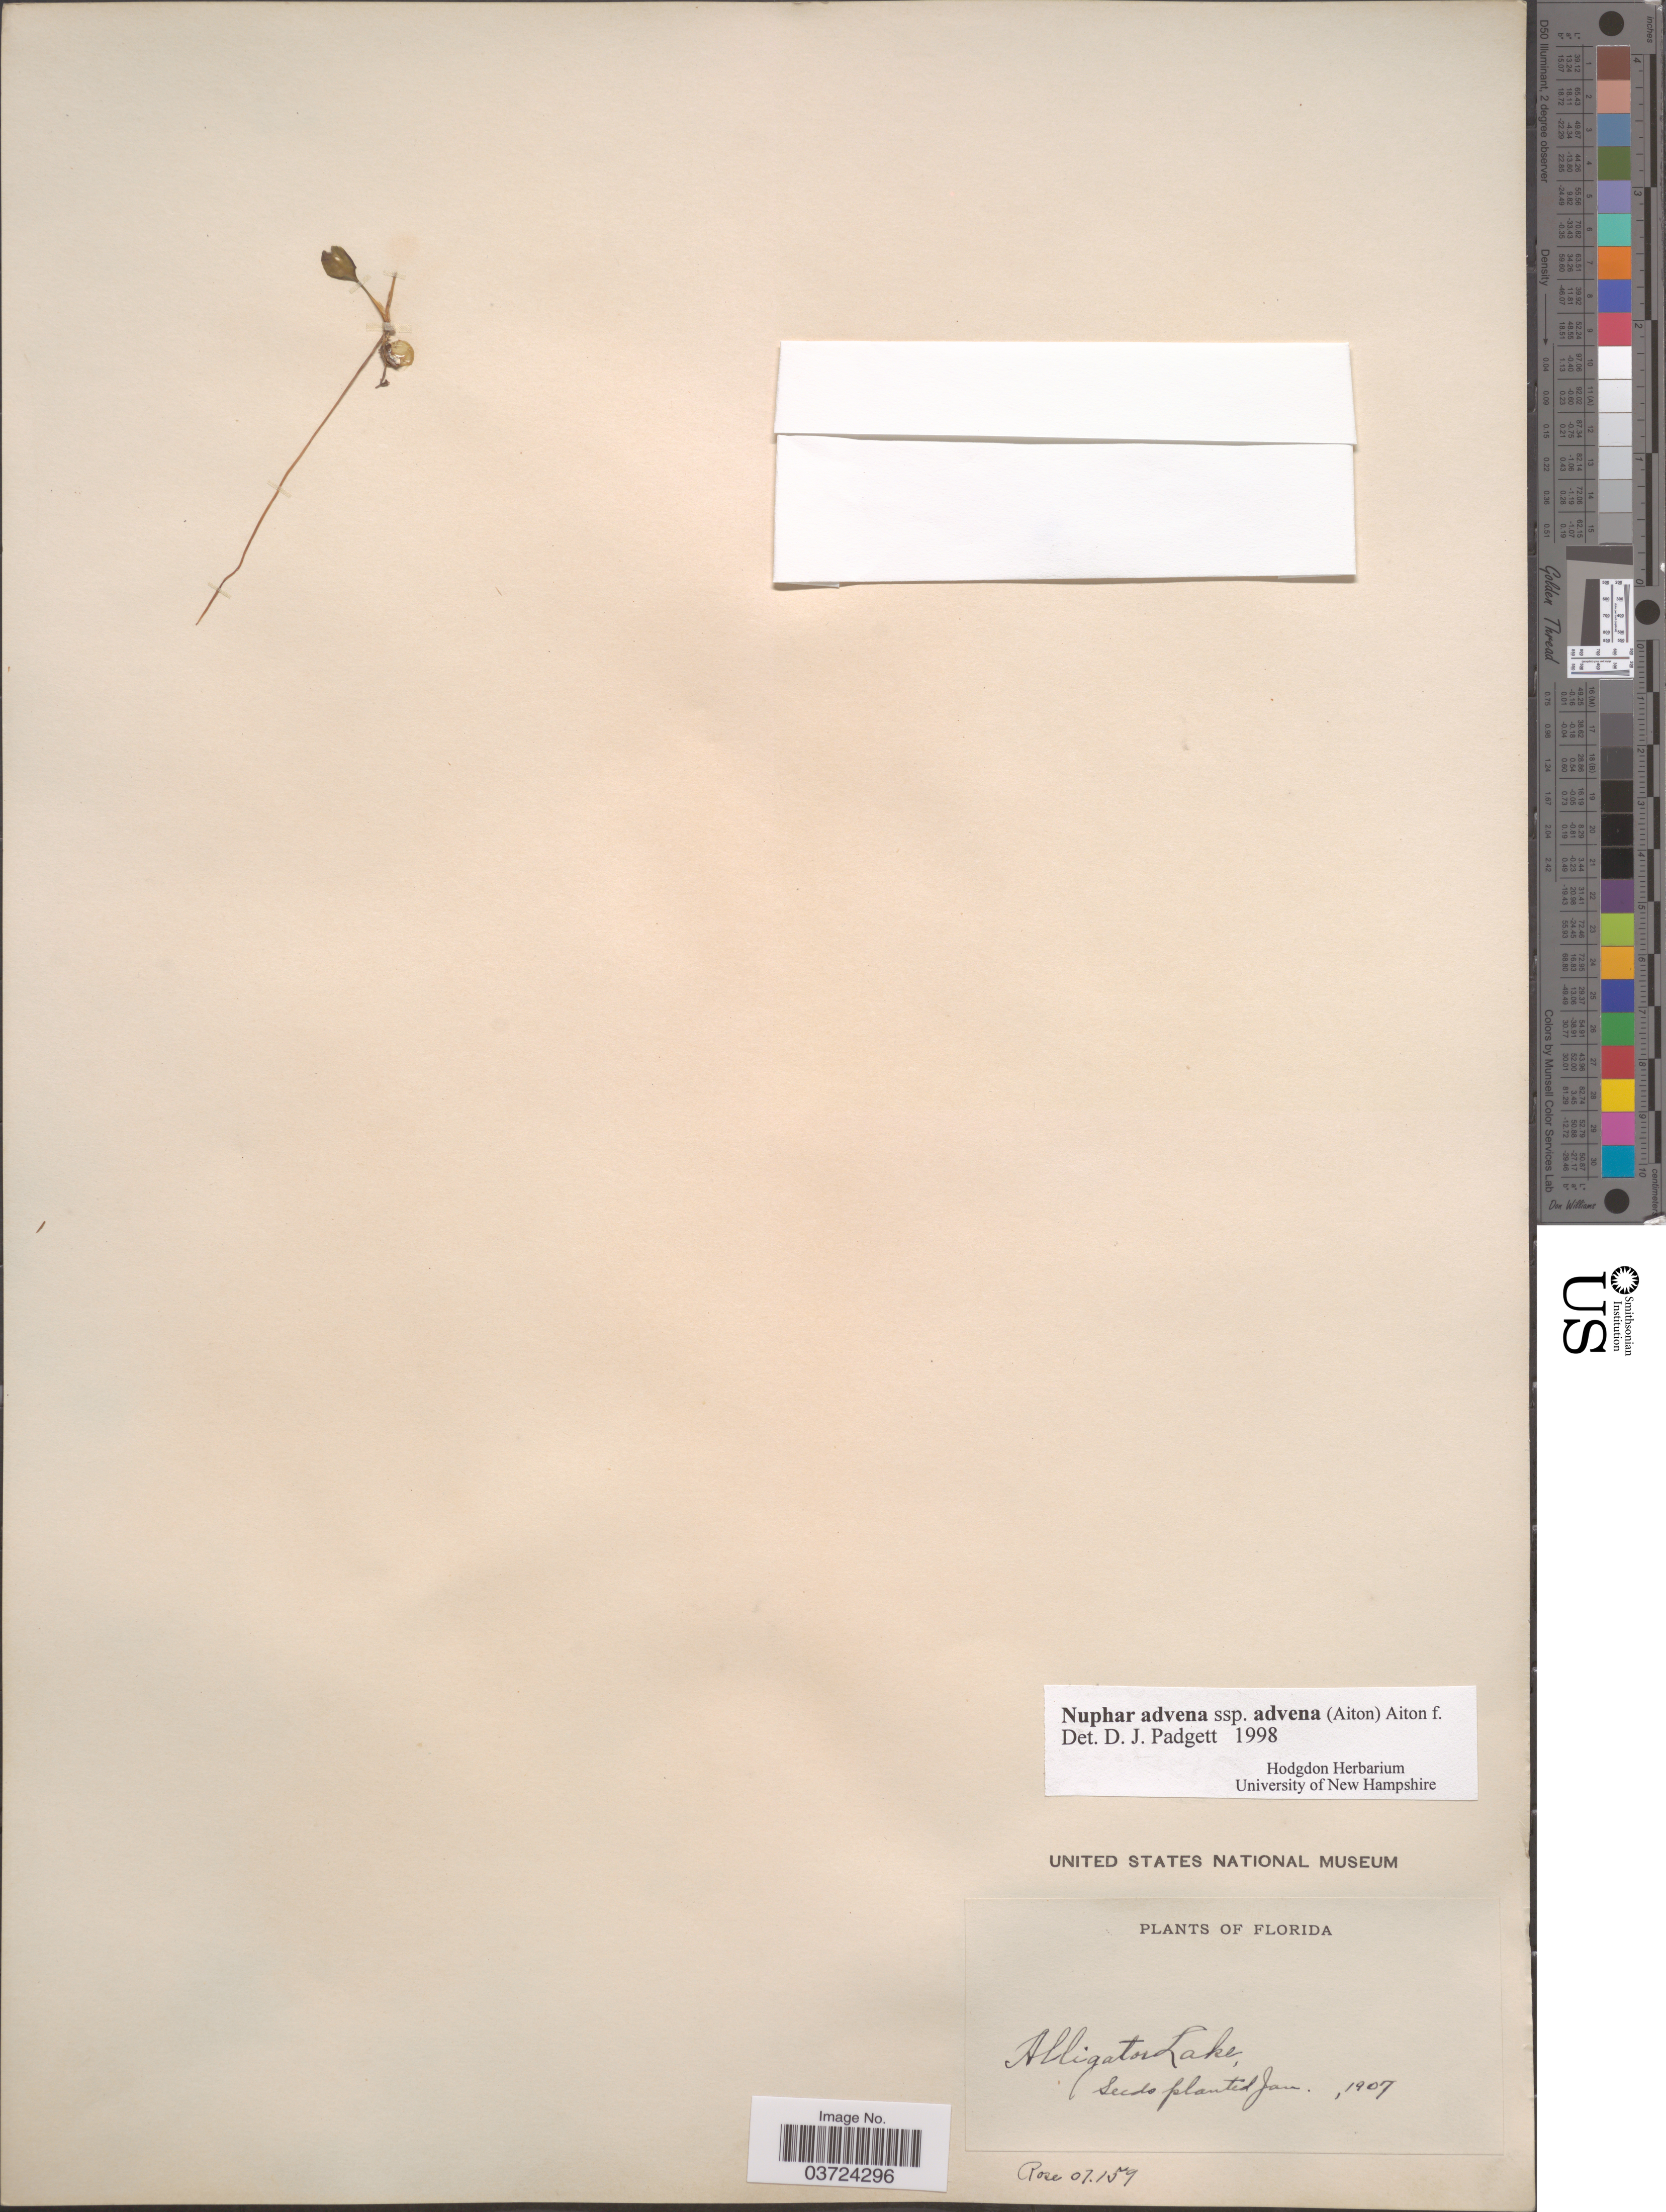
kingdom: Plantae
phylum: Tracheophyta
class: Magnoliopsida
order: Nymphaeales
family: Nymphaeaceae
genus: Nuphar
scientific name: Nuphar advena subsp. advena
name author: (Aiton) W.T. Aiton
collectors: -- Rose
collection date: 1907-01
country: United States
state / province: Florida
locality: Alligator Lake.